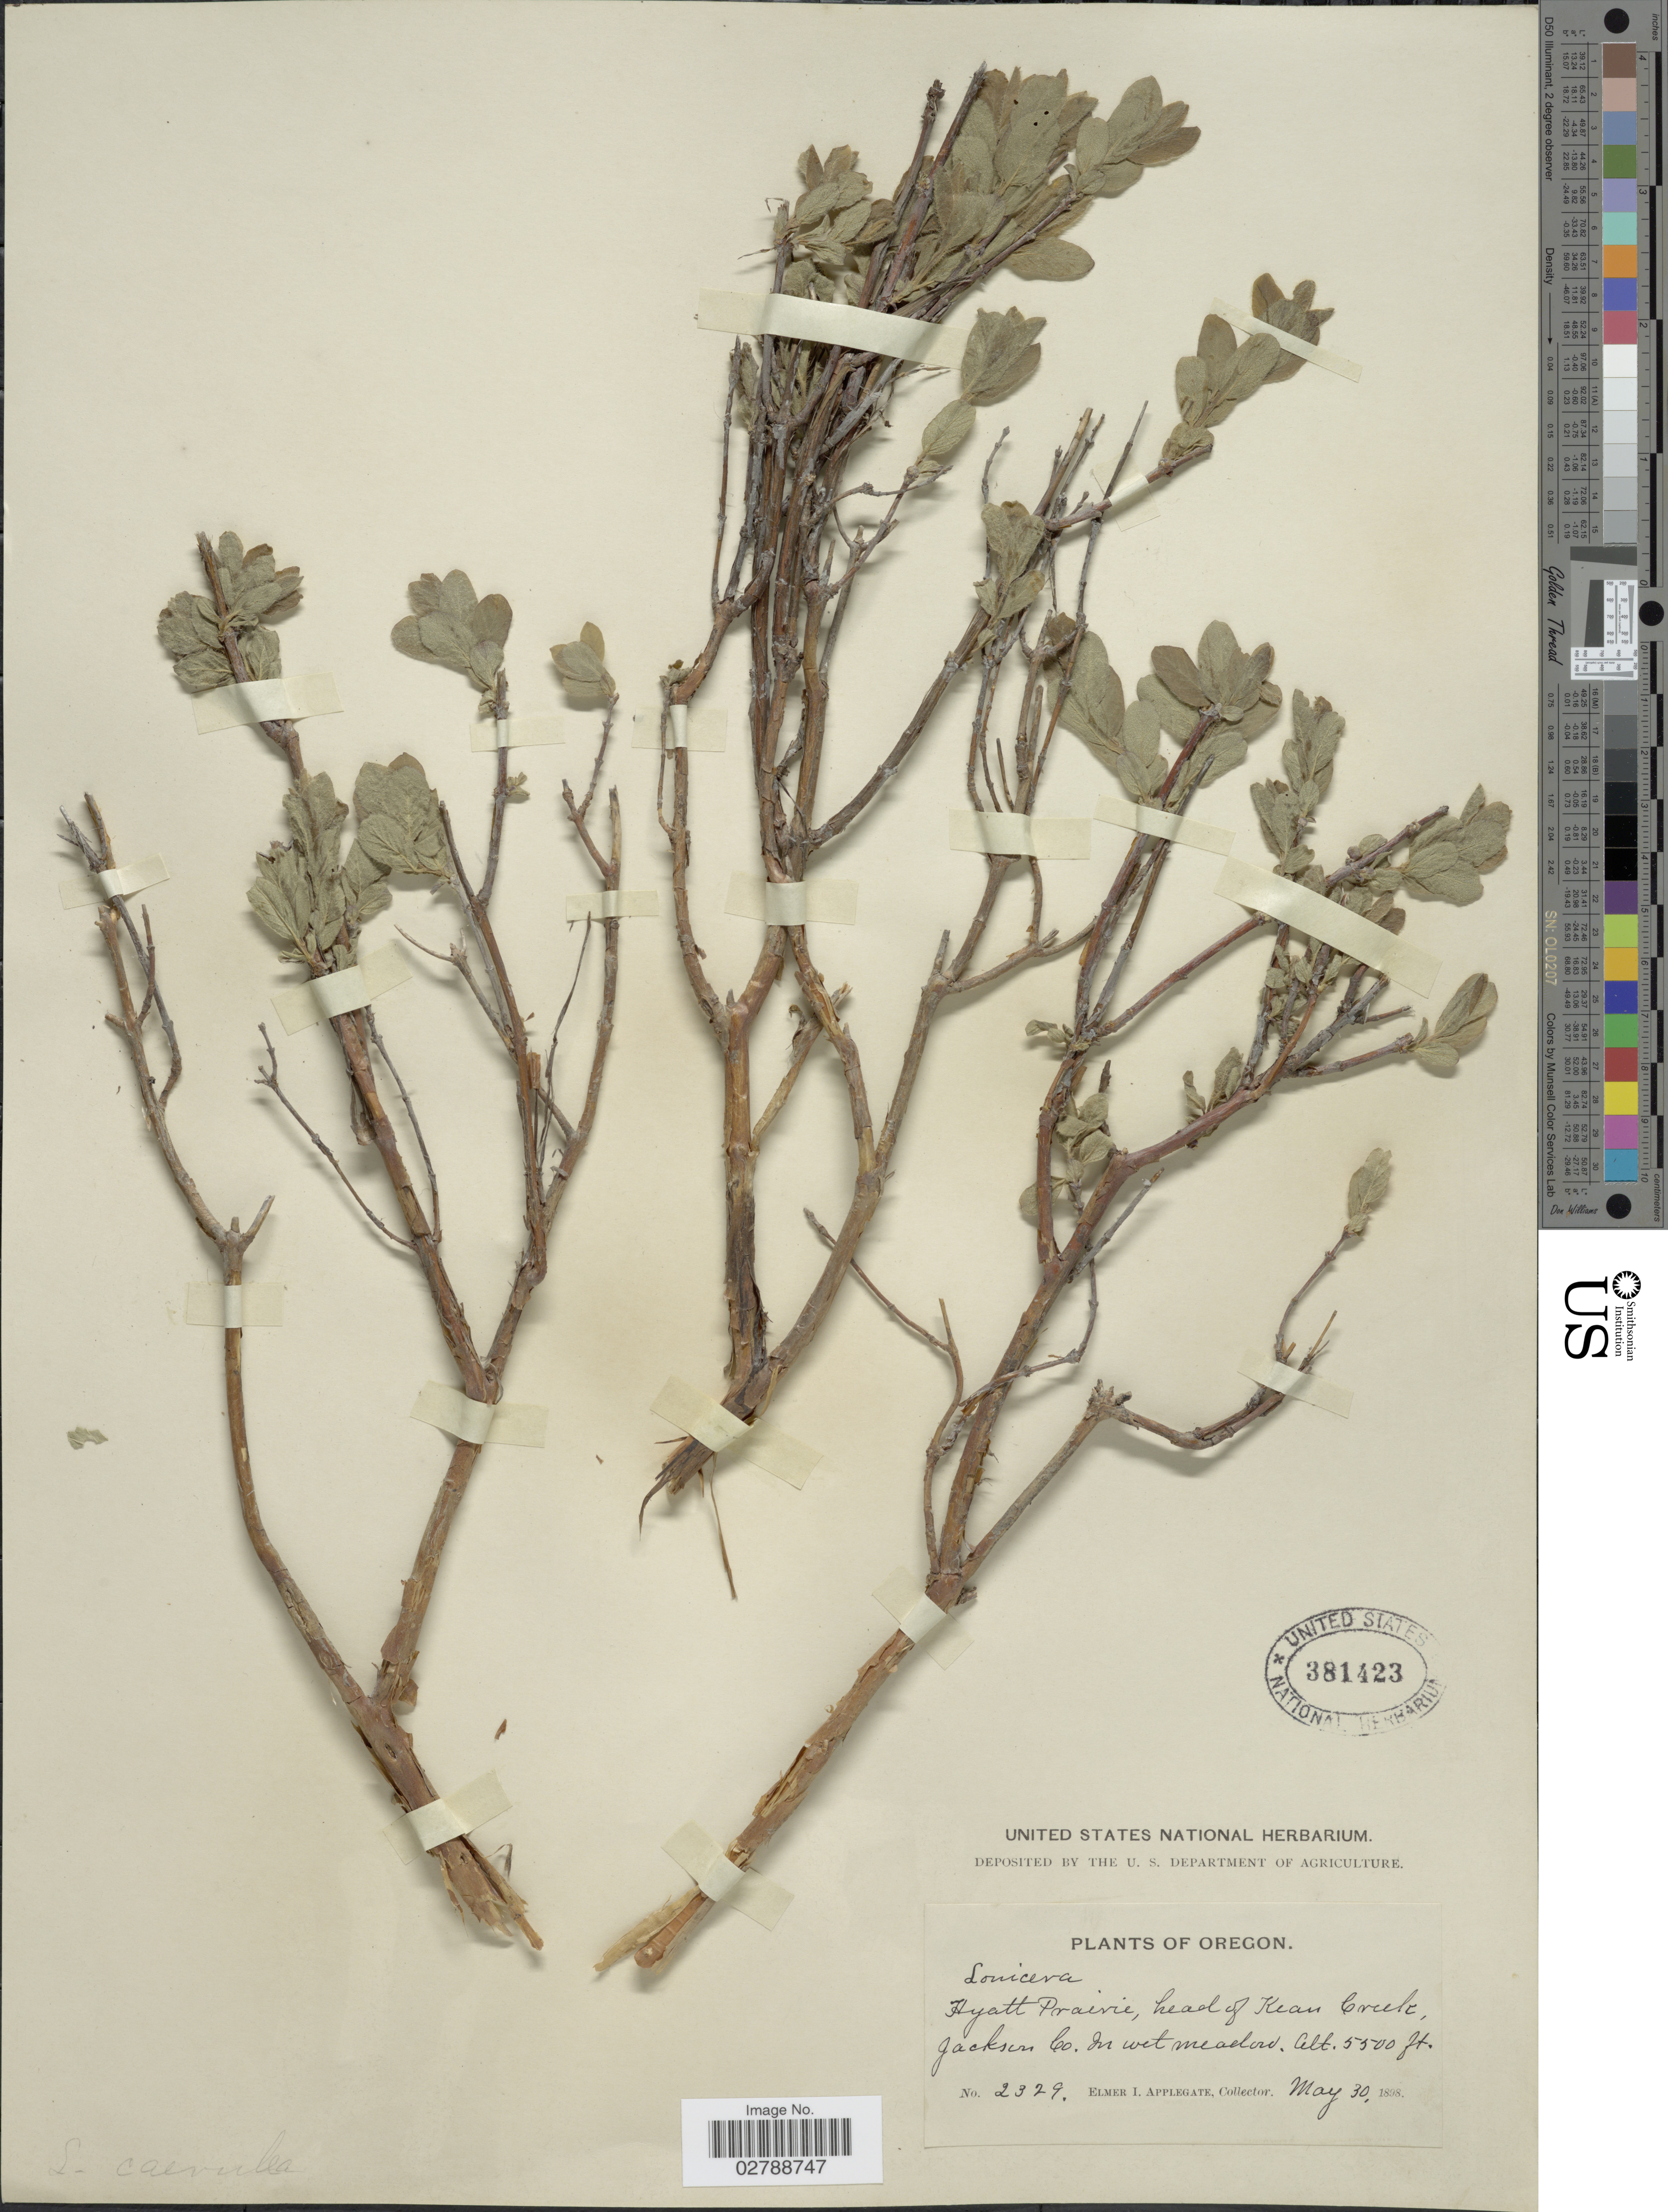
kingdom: Plantae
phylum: Tracheophyta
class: Magnoliopsida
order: Dipsacales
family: Caprifoliaceae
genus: Lonicera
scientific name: Lonicera caerulea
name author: L.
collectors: E. I. Applegate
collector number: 2329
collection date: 1898-05-30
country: United States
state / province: Oregon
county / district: Jackson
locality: Hyatt Prairie, head of Kean Creek, Jackson Co.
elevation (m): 1676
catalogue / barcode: US 381423